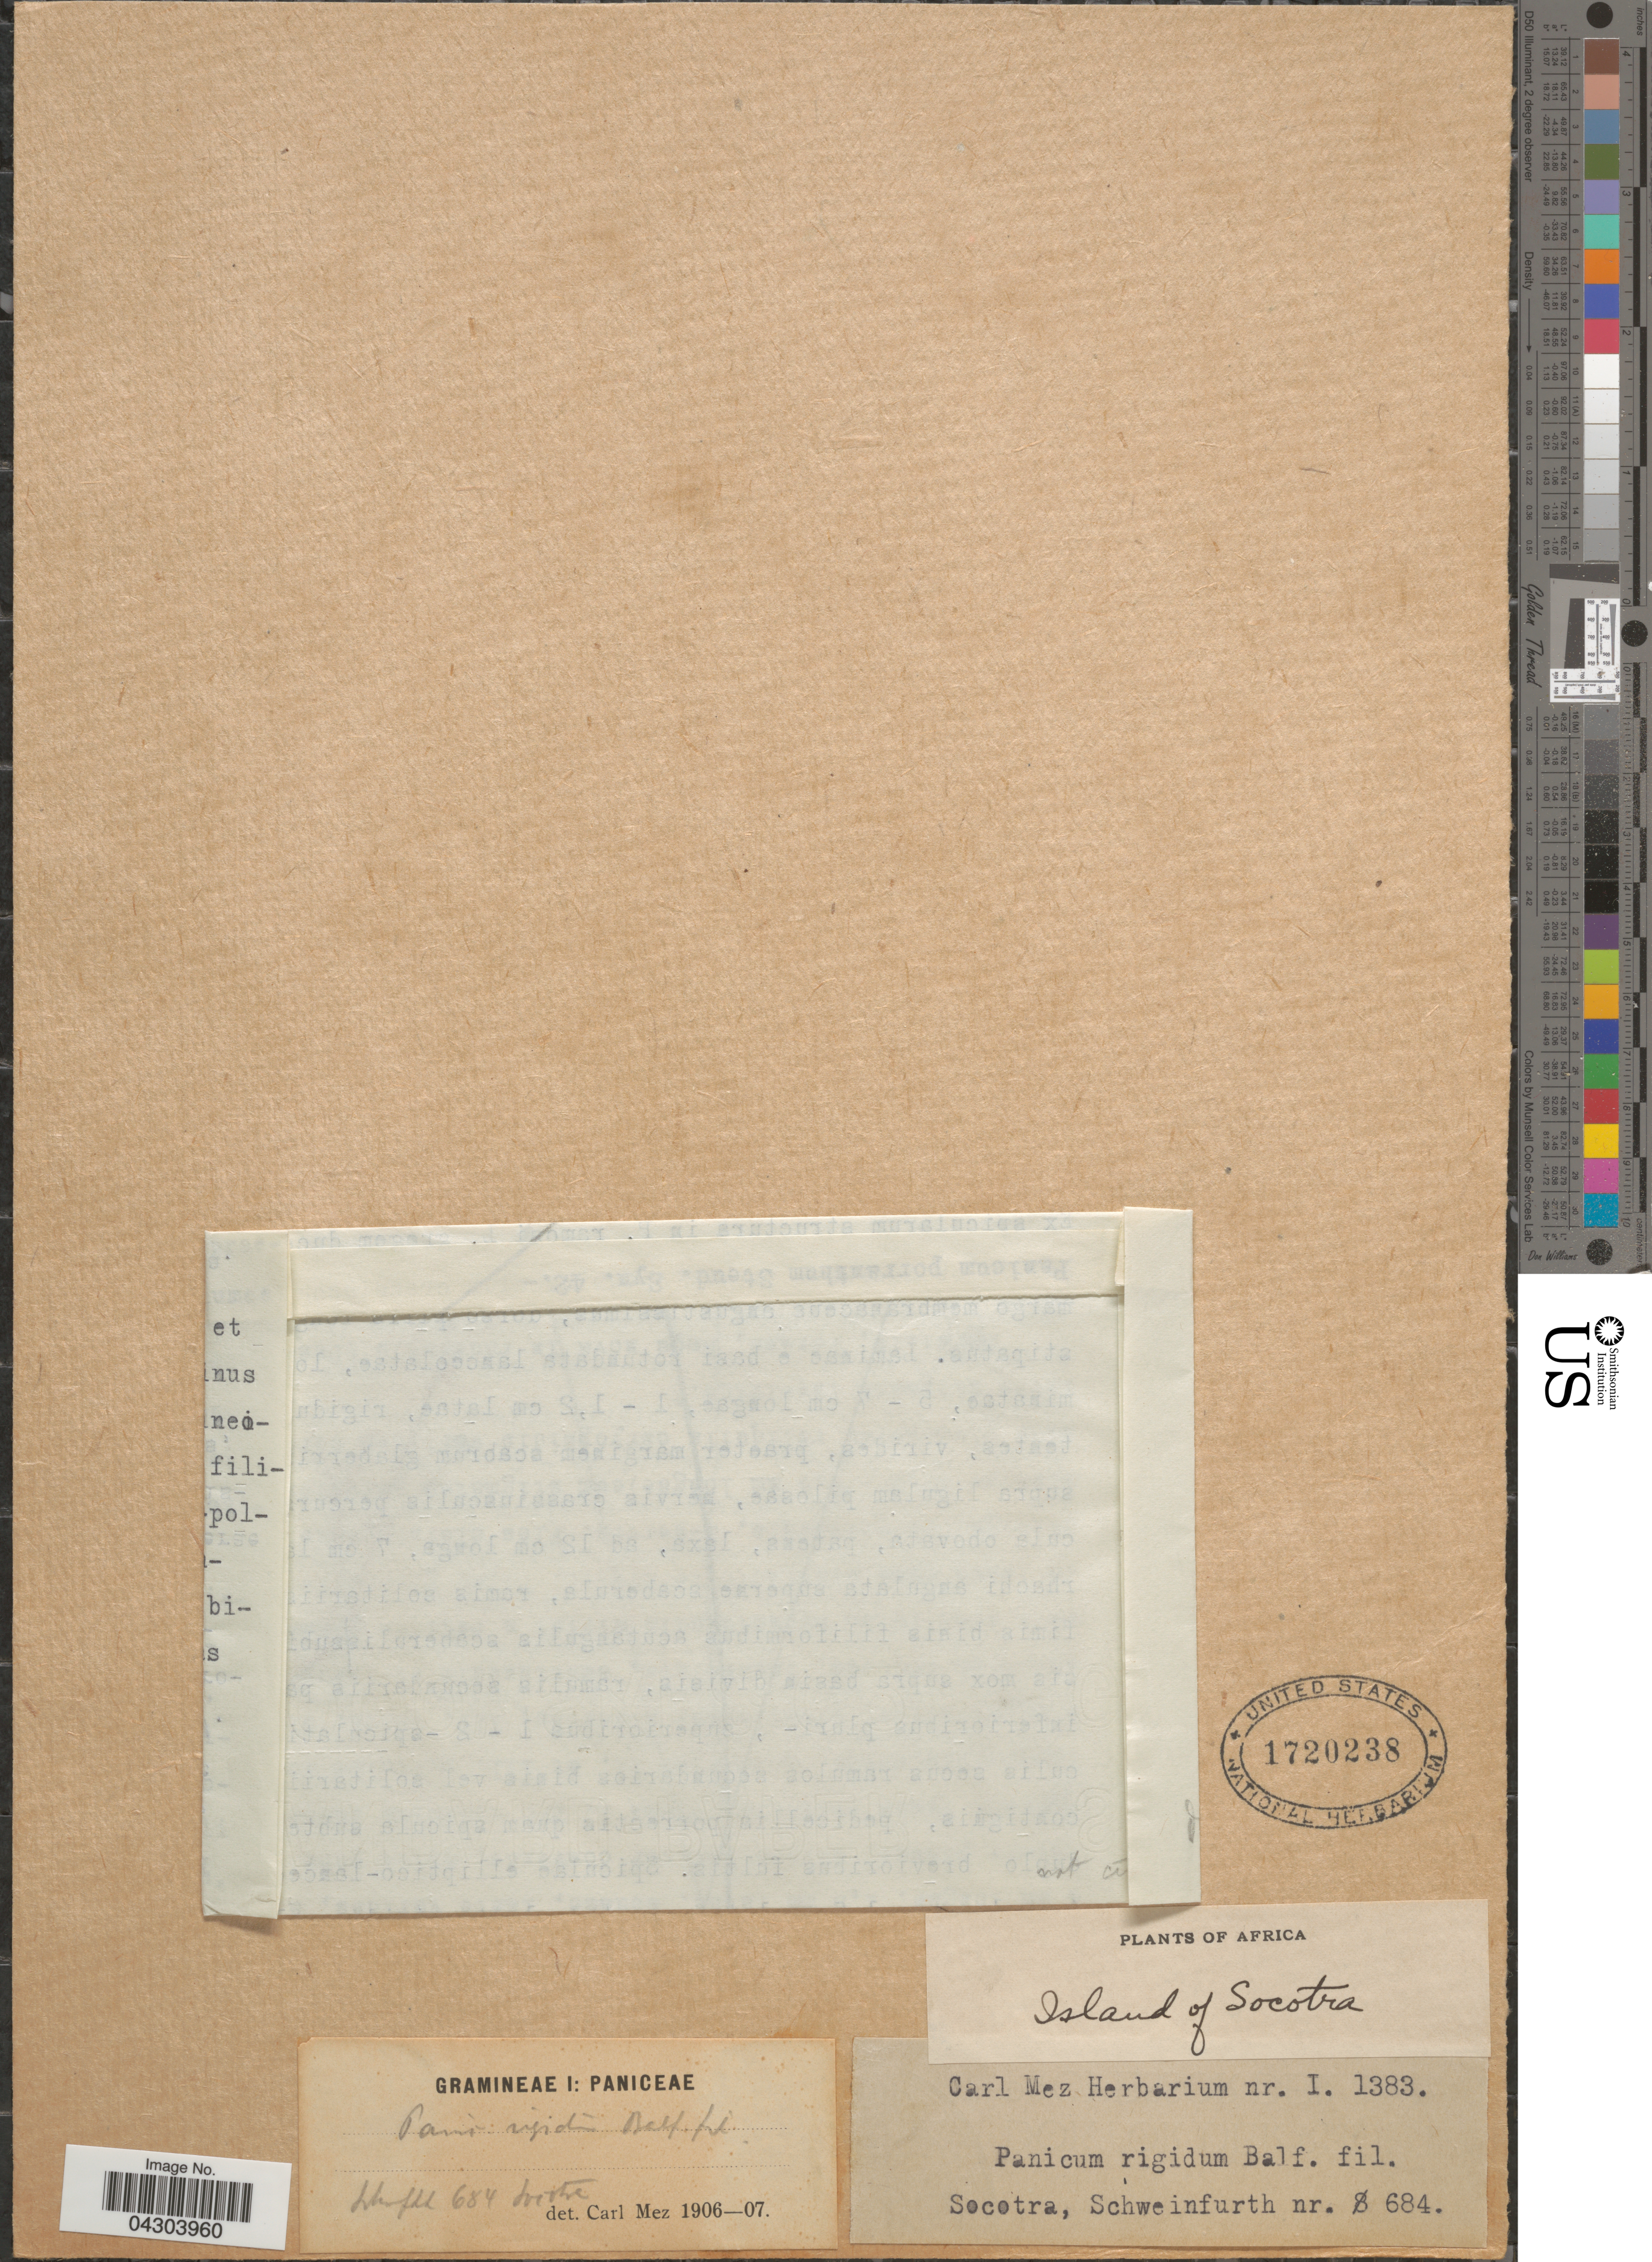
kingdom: Plantae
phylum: Tracheophyta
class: Liliopsida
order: Poales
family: Poaceae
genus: Panicum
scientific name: Panicum rigidum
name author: Swallen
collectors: Schweinfurth, --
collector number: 684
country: Yemen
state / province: Socotra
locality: Island of Socotra.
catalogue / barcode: US 1720238